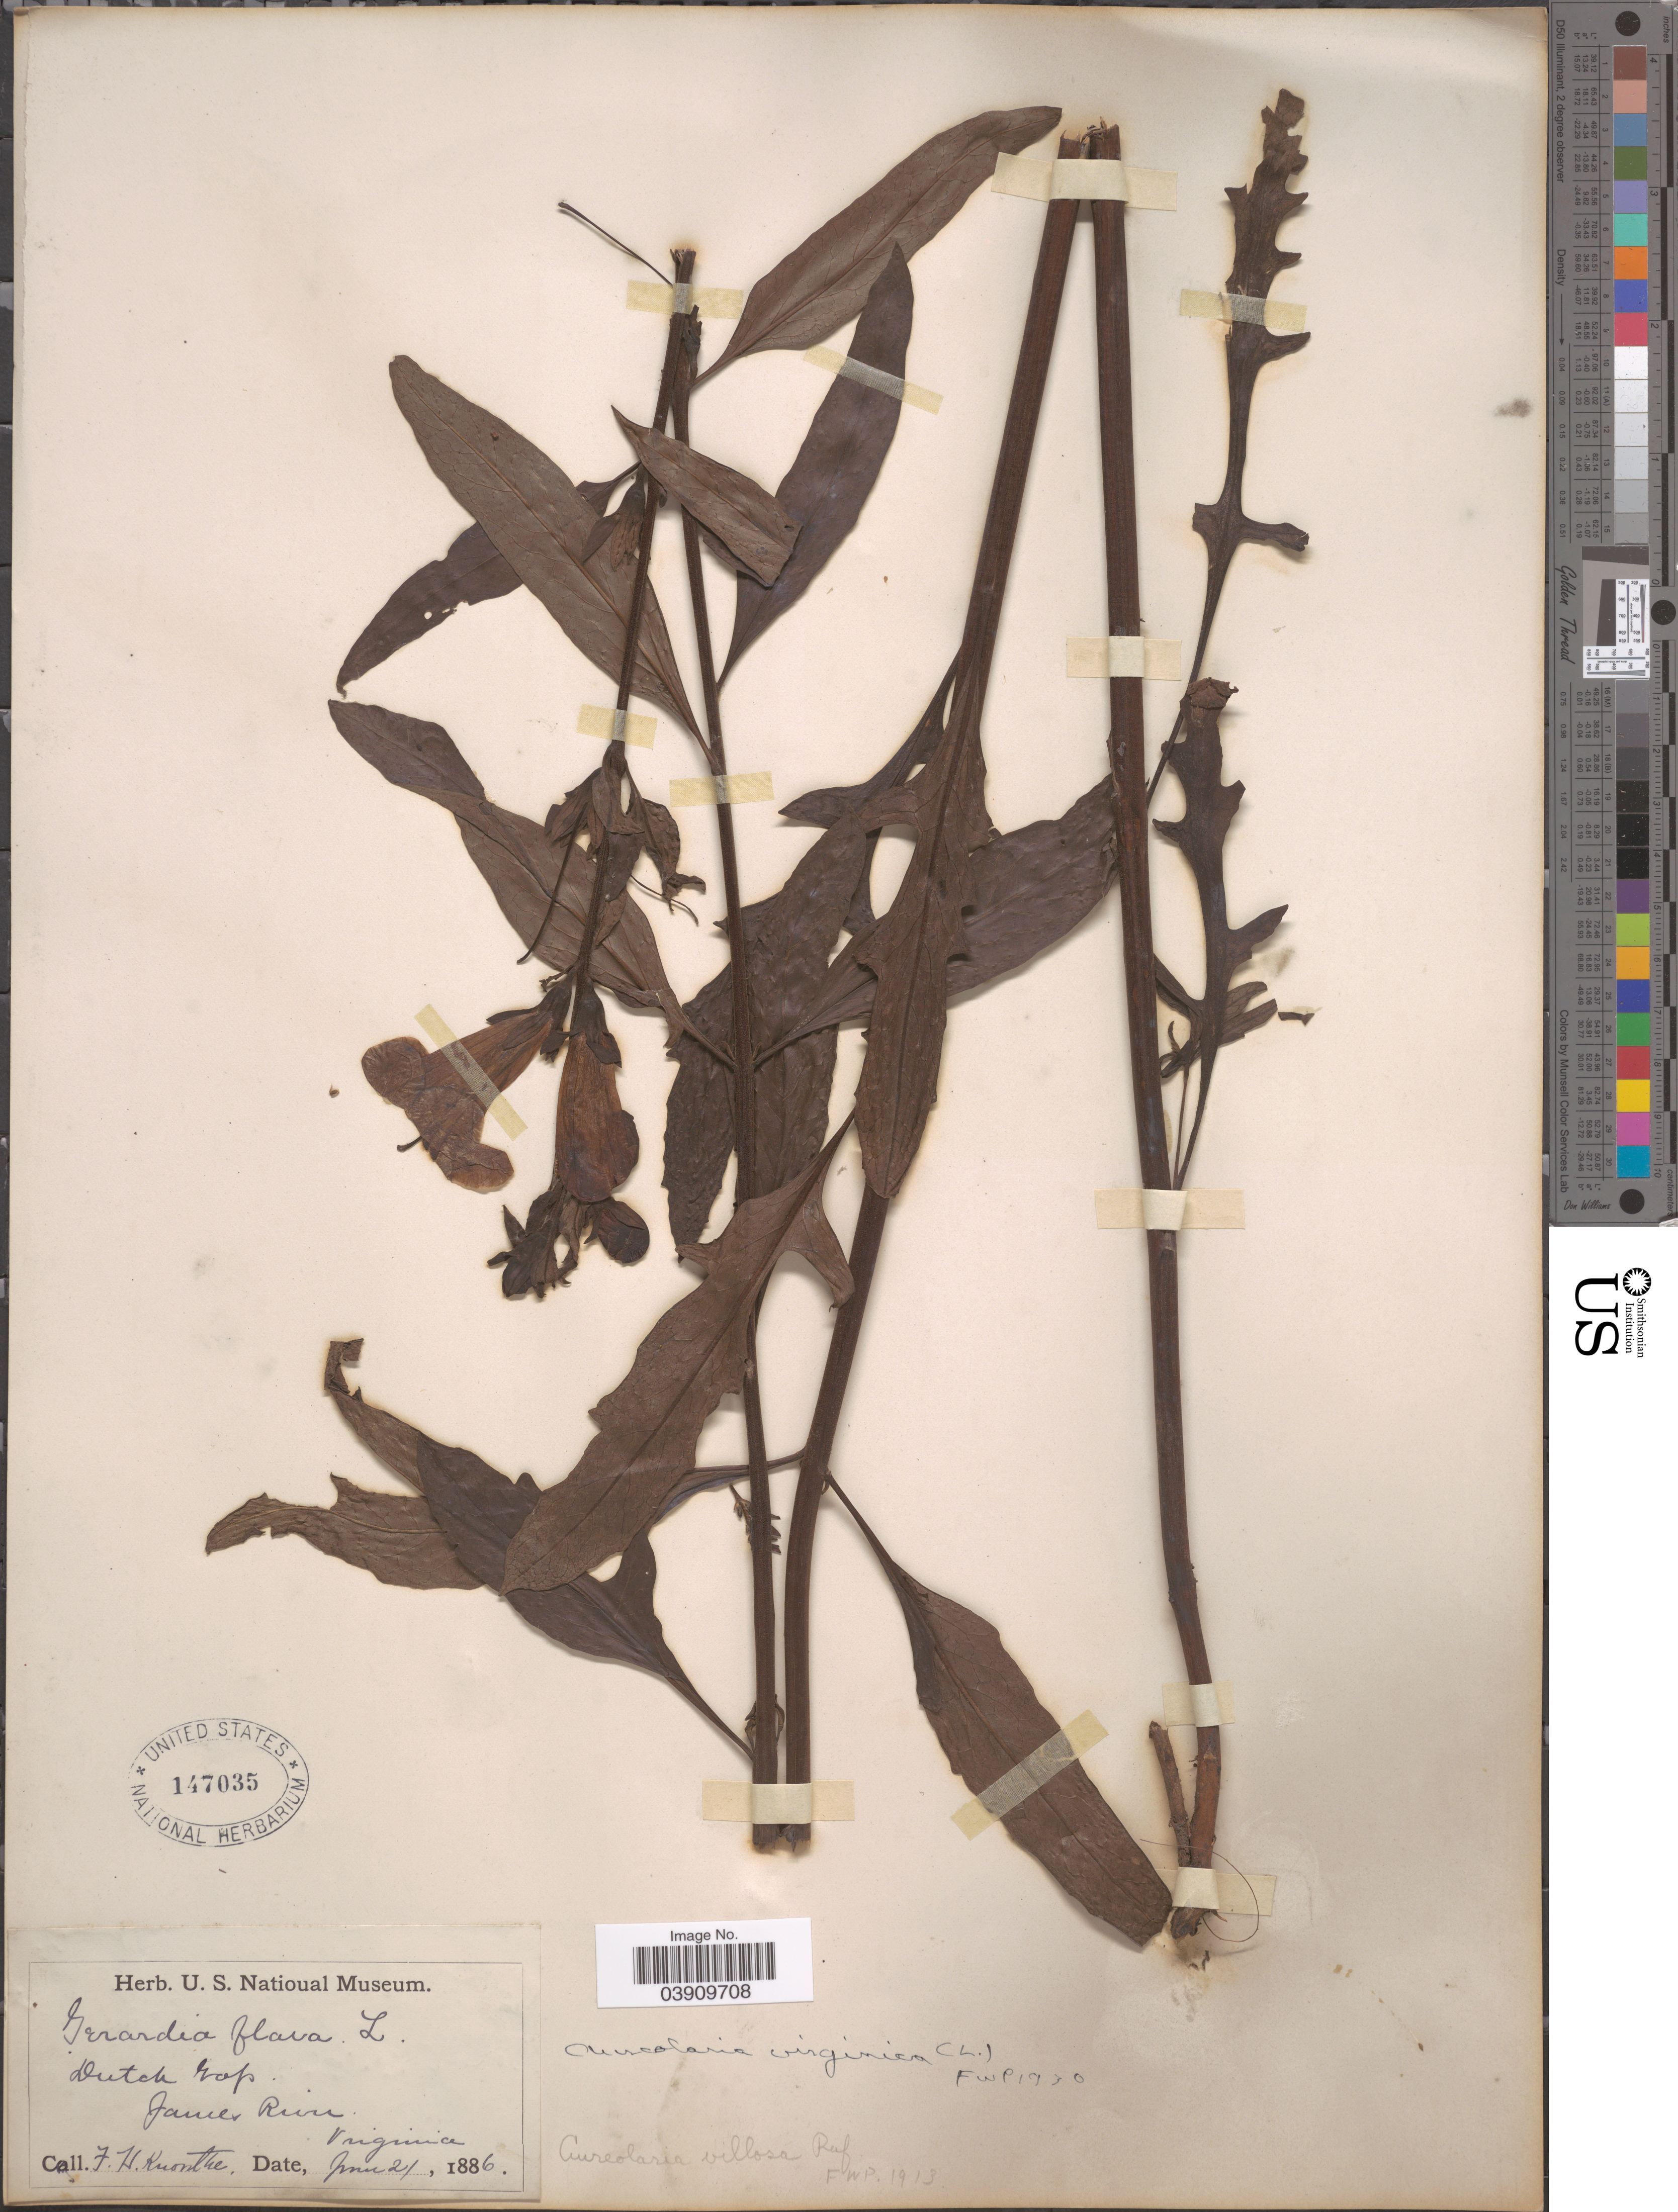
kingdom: Plantae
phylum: Tracheophyta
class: Magnoliopsida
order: Lamiales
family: Orobanchaceae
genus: Aureolaria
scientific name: Aureolaria virginica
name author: (L.) Pennell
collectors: F. H. Knowlton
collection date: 1886-06-21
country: United States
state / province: Virginia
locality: Dutch Gap. James River.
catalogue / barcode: US 147035